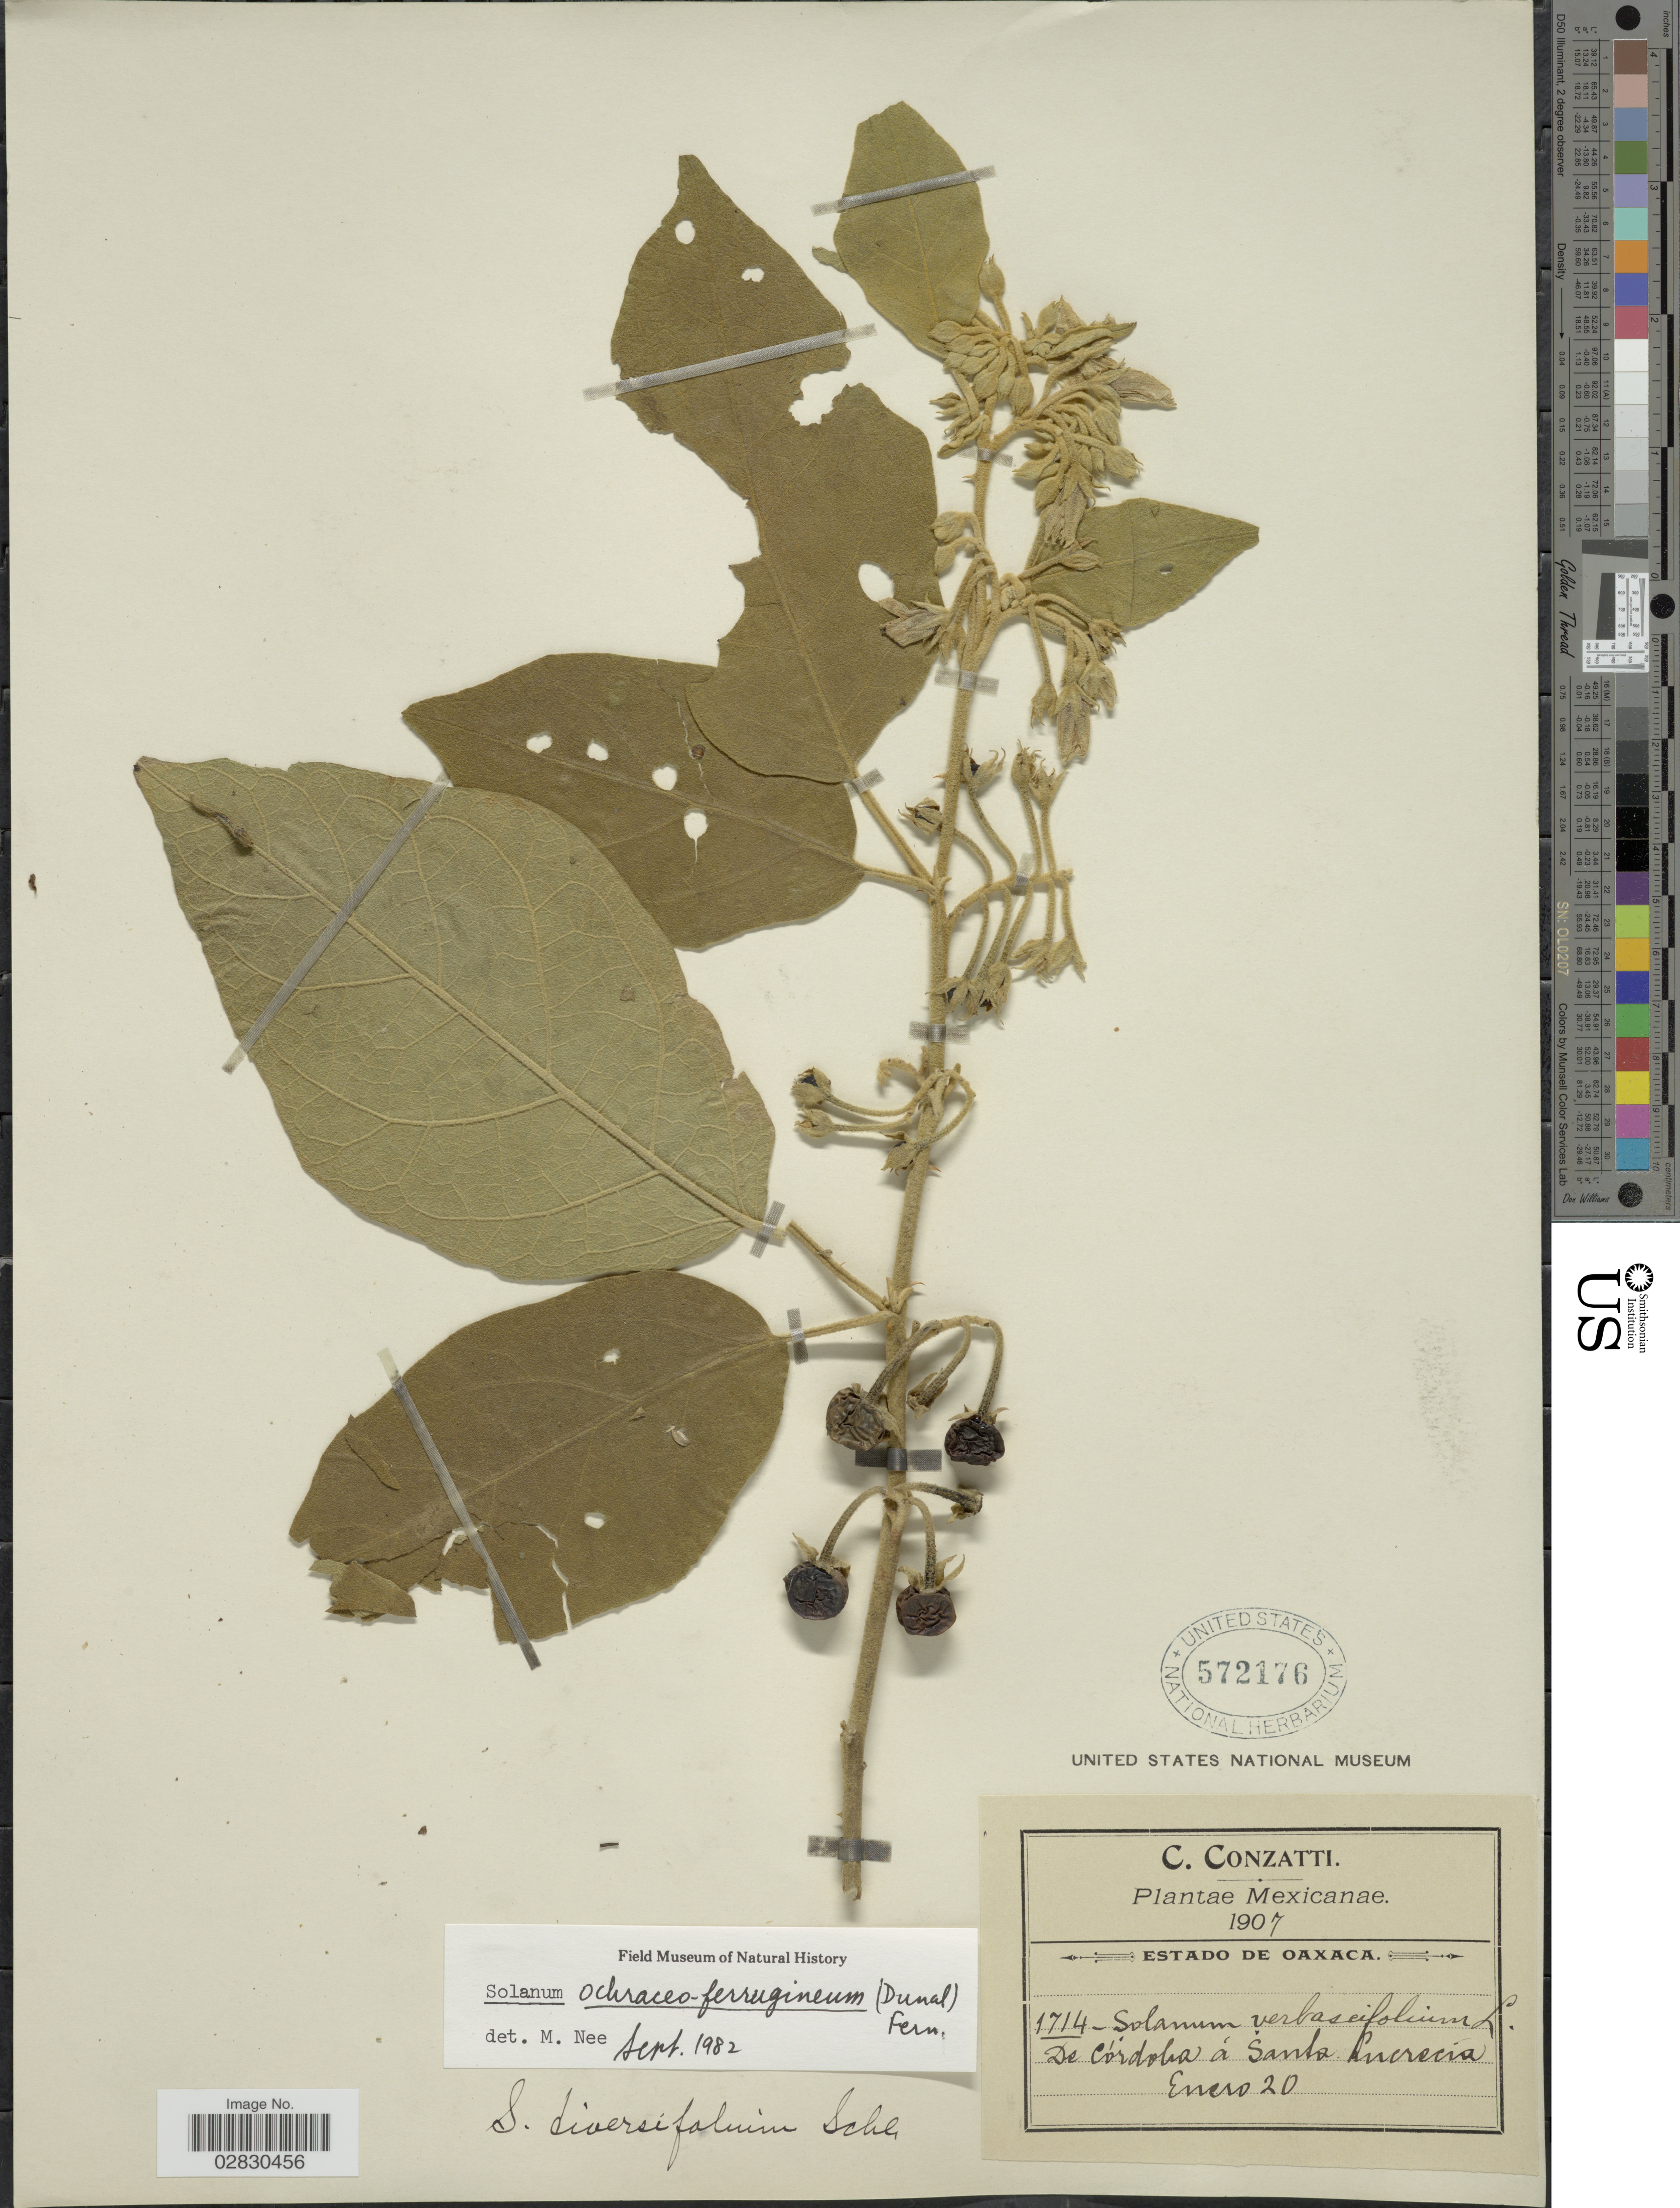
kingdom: Plantae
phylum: Tracheophyta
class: Magnoliopsida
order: Solanales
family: Solanaceae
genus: Solanum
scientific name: Solanum ochraceo-ferrugineum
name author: (Dunal) Fernald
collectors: C. Conzatti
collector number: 1714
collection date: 1907-01-20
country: Mexico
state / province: Oaxaca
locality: De Córdoba á Santa Lucrecia.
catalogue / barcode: US 572176